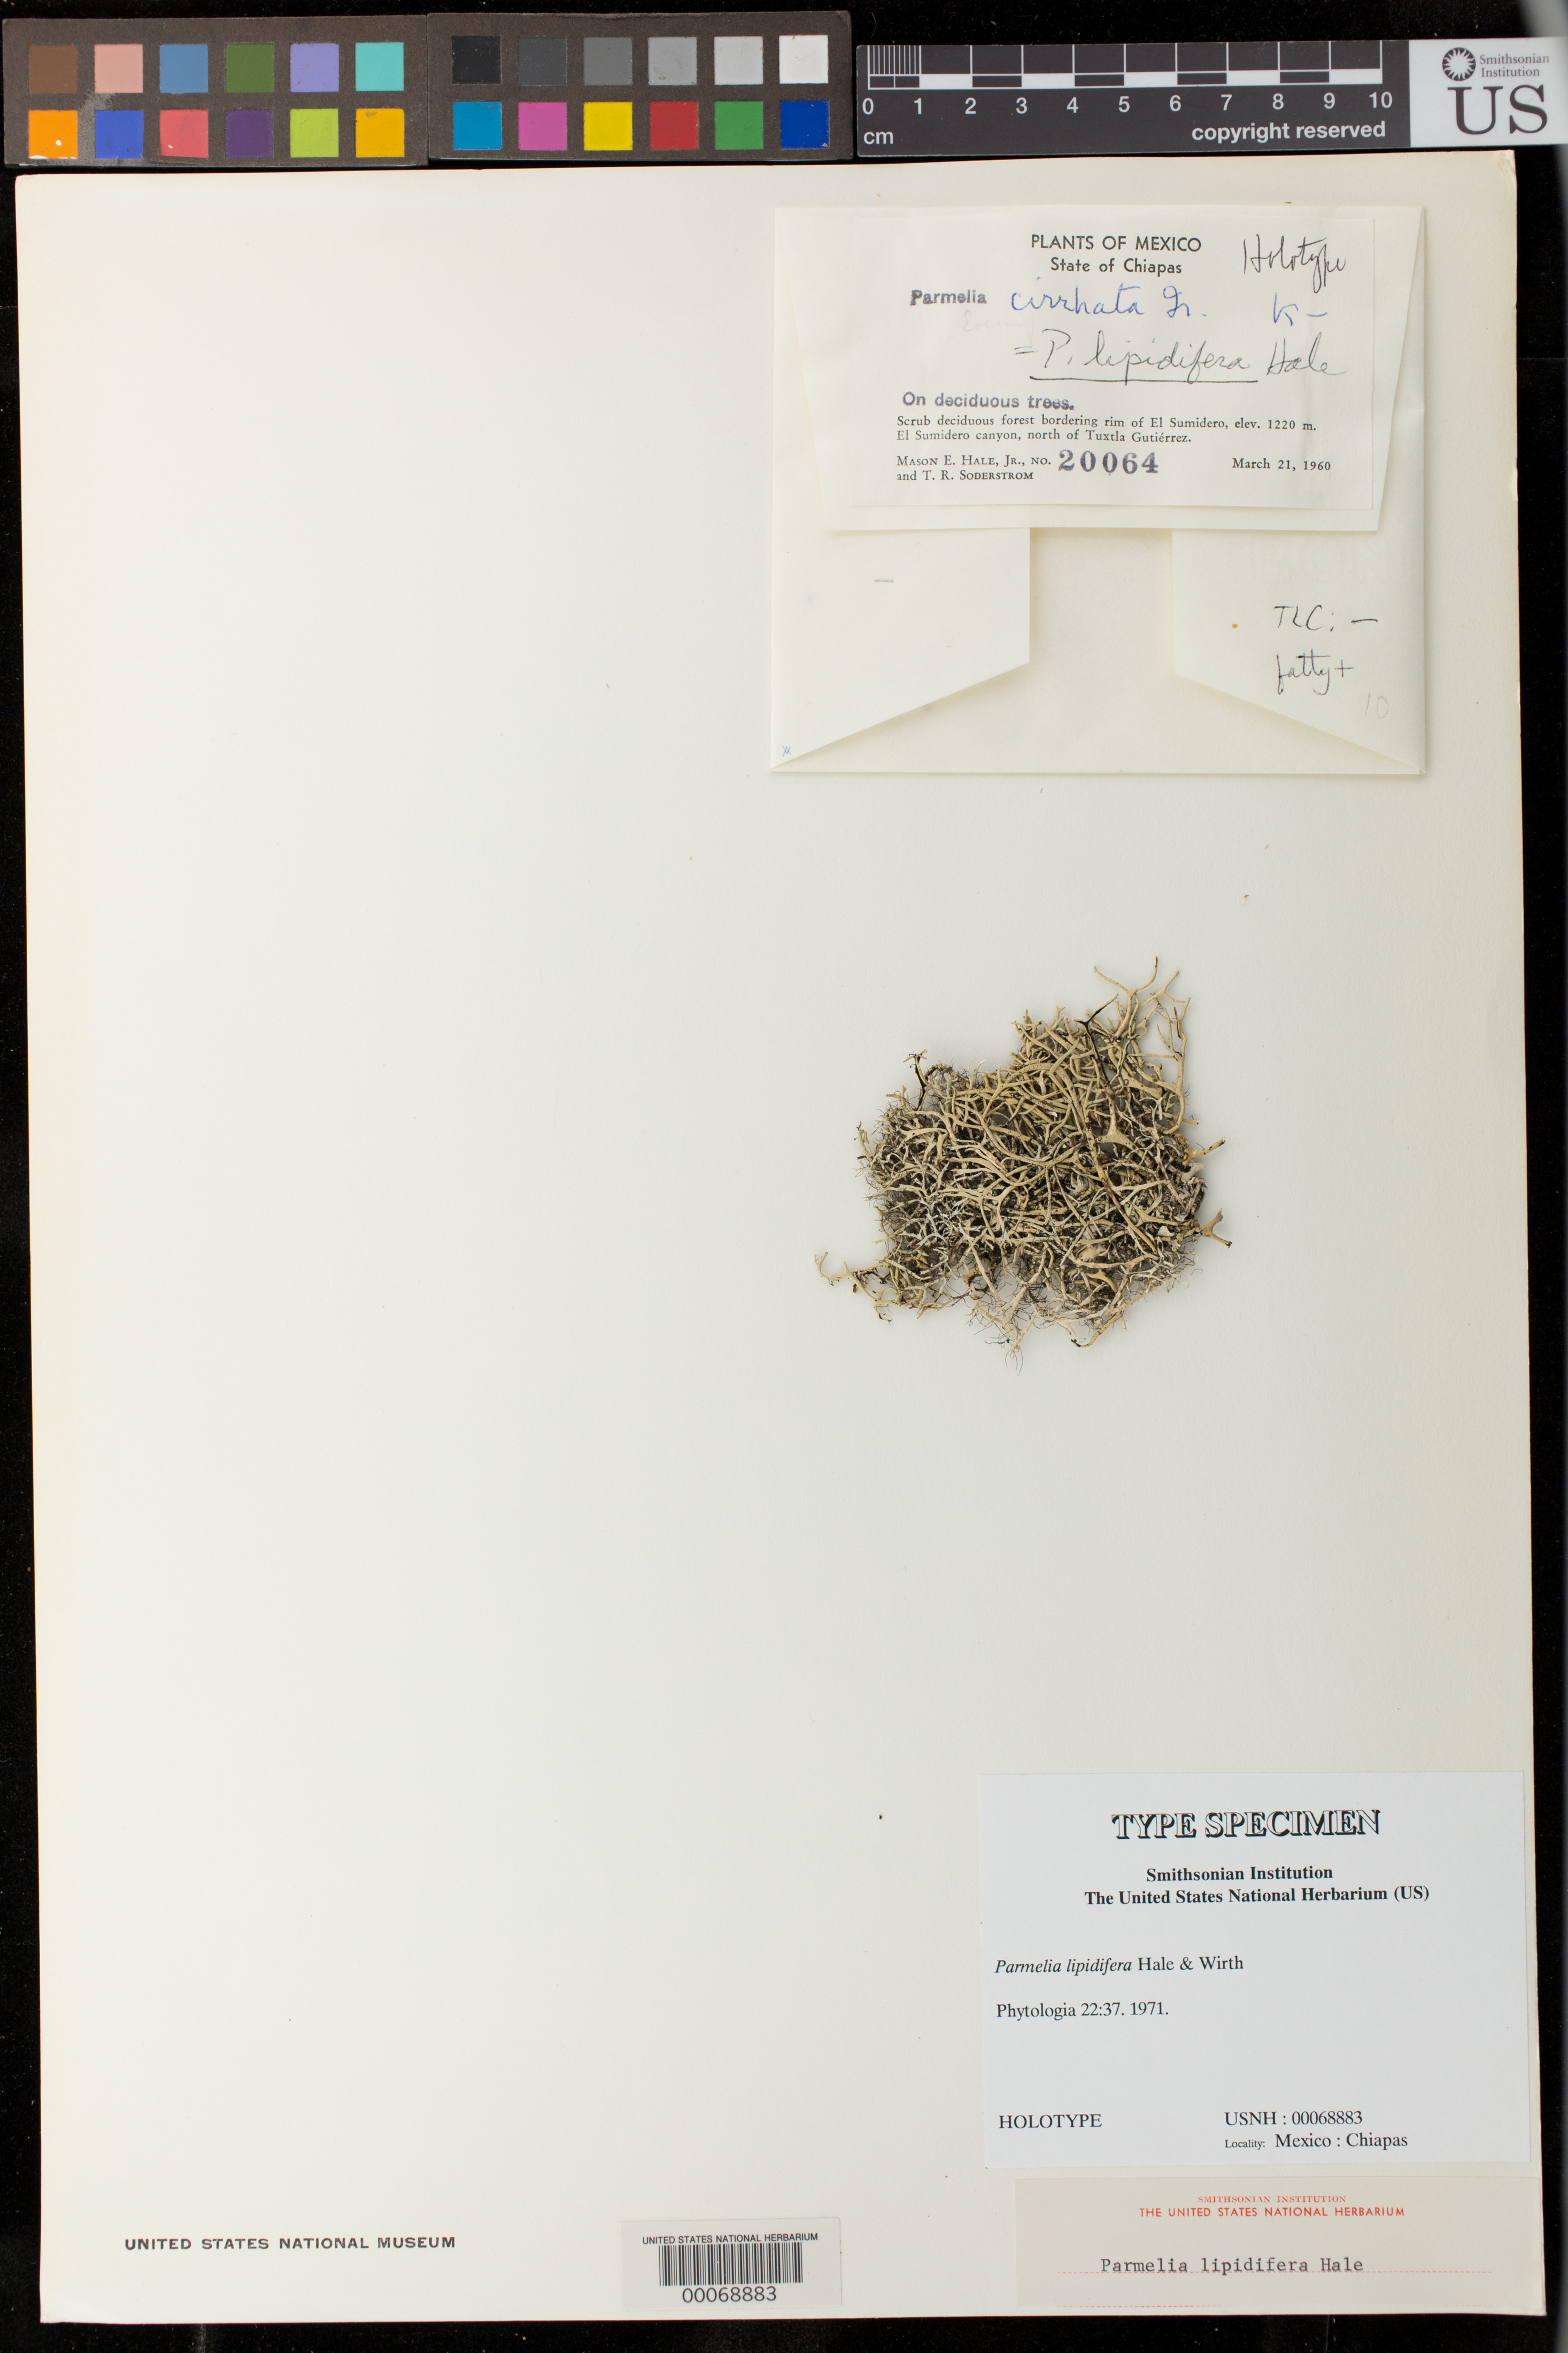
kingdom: Fungi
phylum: Ascomycota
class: Lecanoromycetes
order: Lecanorales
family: Parmeliaceae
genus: Parmelia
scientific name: Parmelia lipidifera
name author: Hale & M. Wirth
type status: Holotype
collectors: M. Hale & T. R. Soderstrom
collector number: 20064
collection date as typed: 21 Mar 1960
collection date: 1960-03-21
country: Mexico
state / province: Chiapas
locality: Rim of El Sumidero, El Sumidero Canyon, N of Tuxtla Gutierrez.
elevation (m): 1200